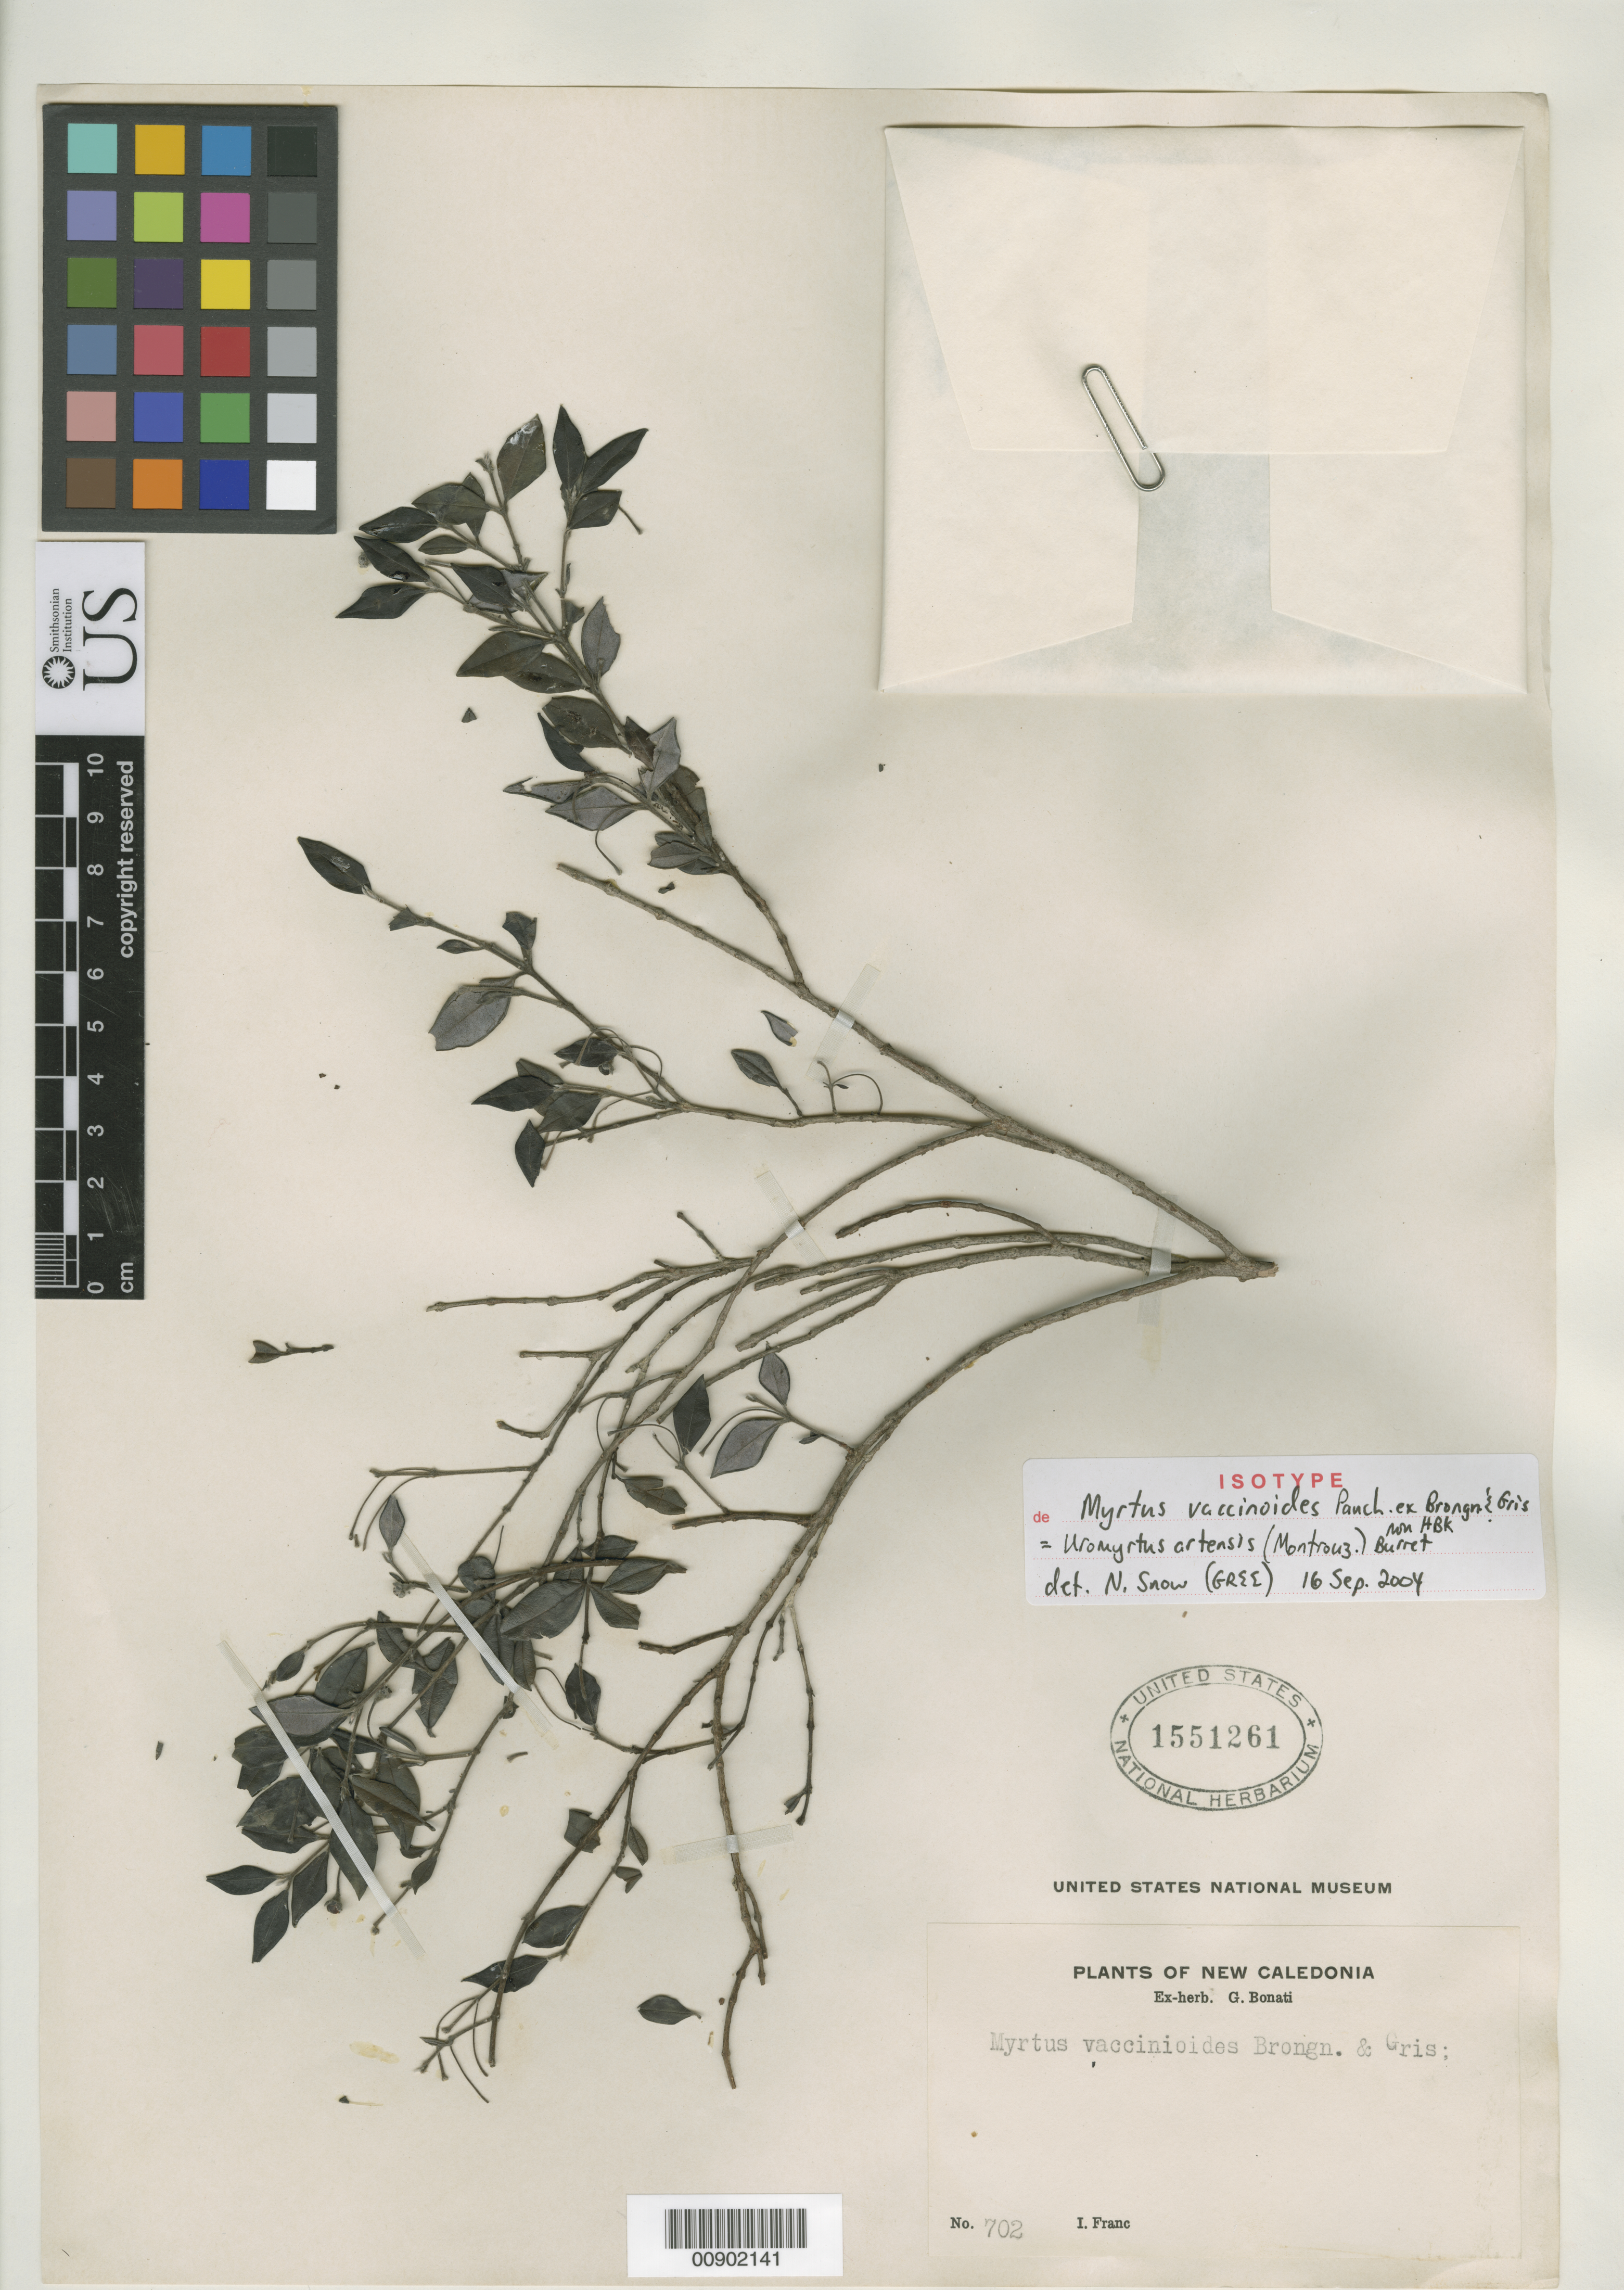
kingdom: Plantae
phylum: Tracheophyta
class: Magnoliopsida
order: Myrtales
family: Myrtaceae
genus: Myrtus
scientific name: Myrtus vaccinioides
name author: Pancher ex Brongn. & Gris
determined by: Snow, N. W.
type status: Isotype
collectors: I. Franc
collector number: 702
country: New Caledonia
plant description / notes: Later homonym of Myrtus vaccinioides Kunth (1823).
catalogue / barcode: US 1551261